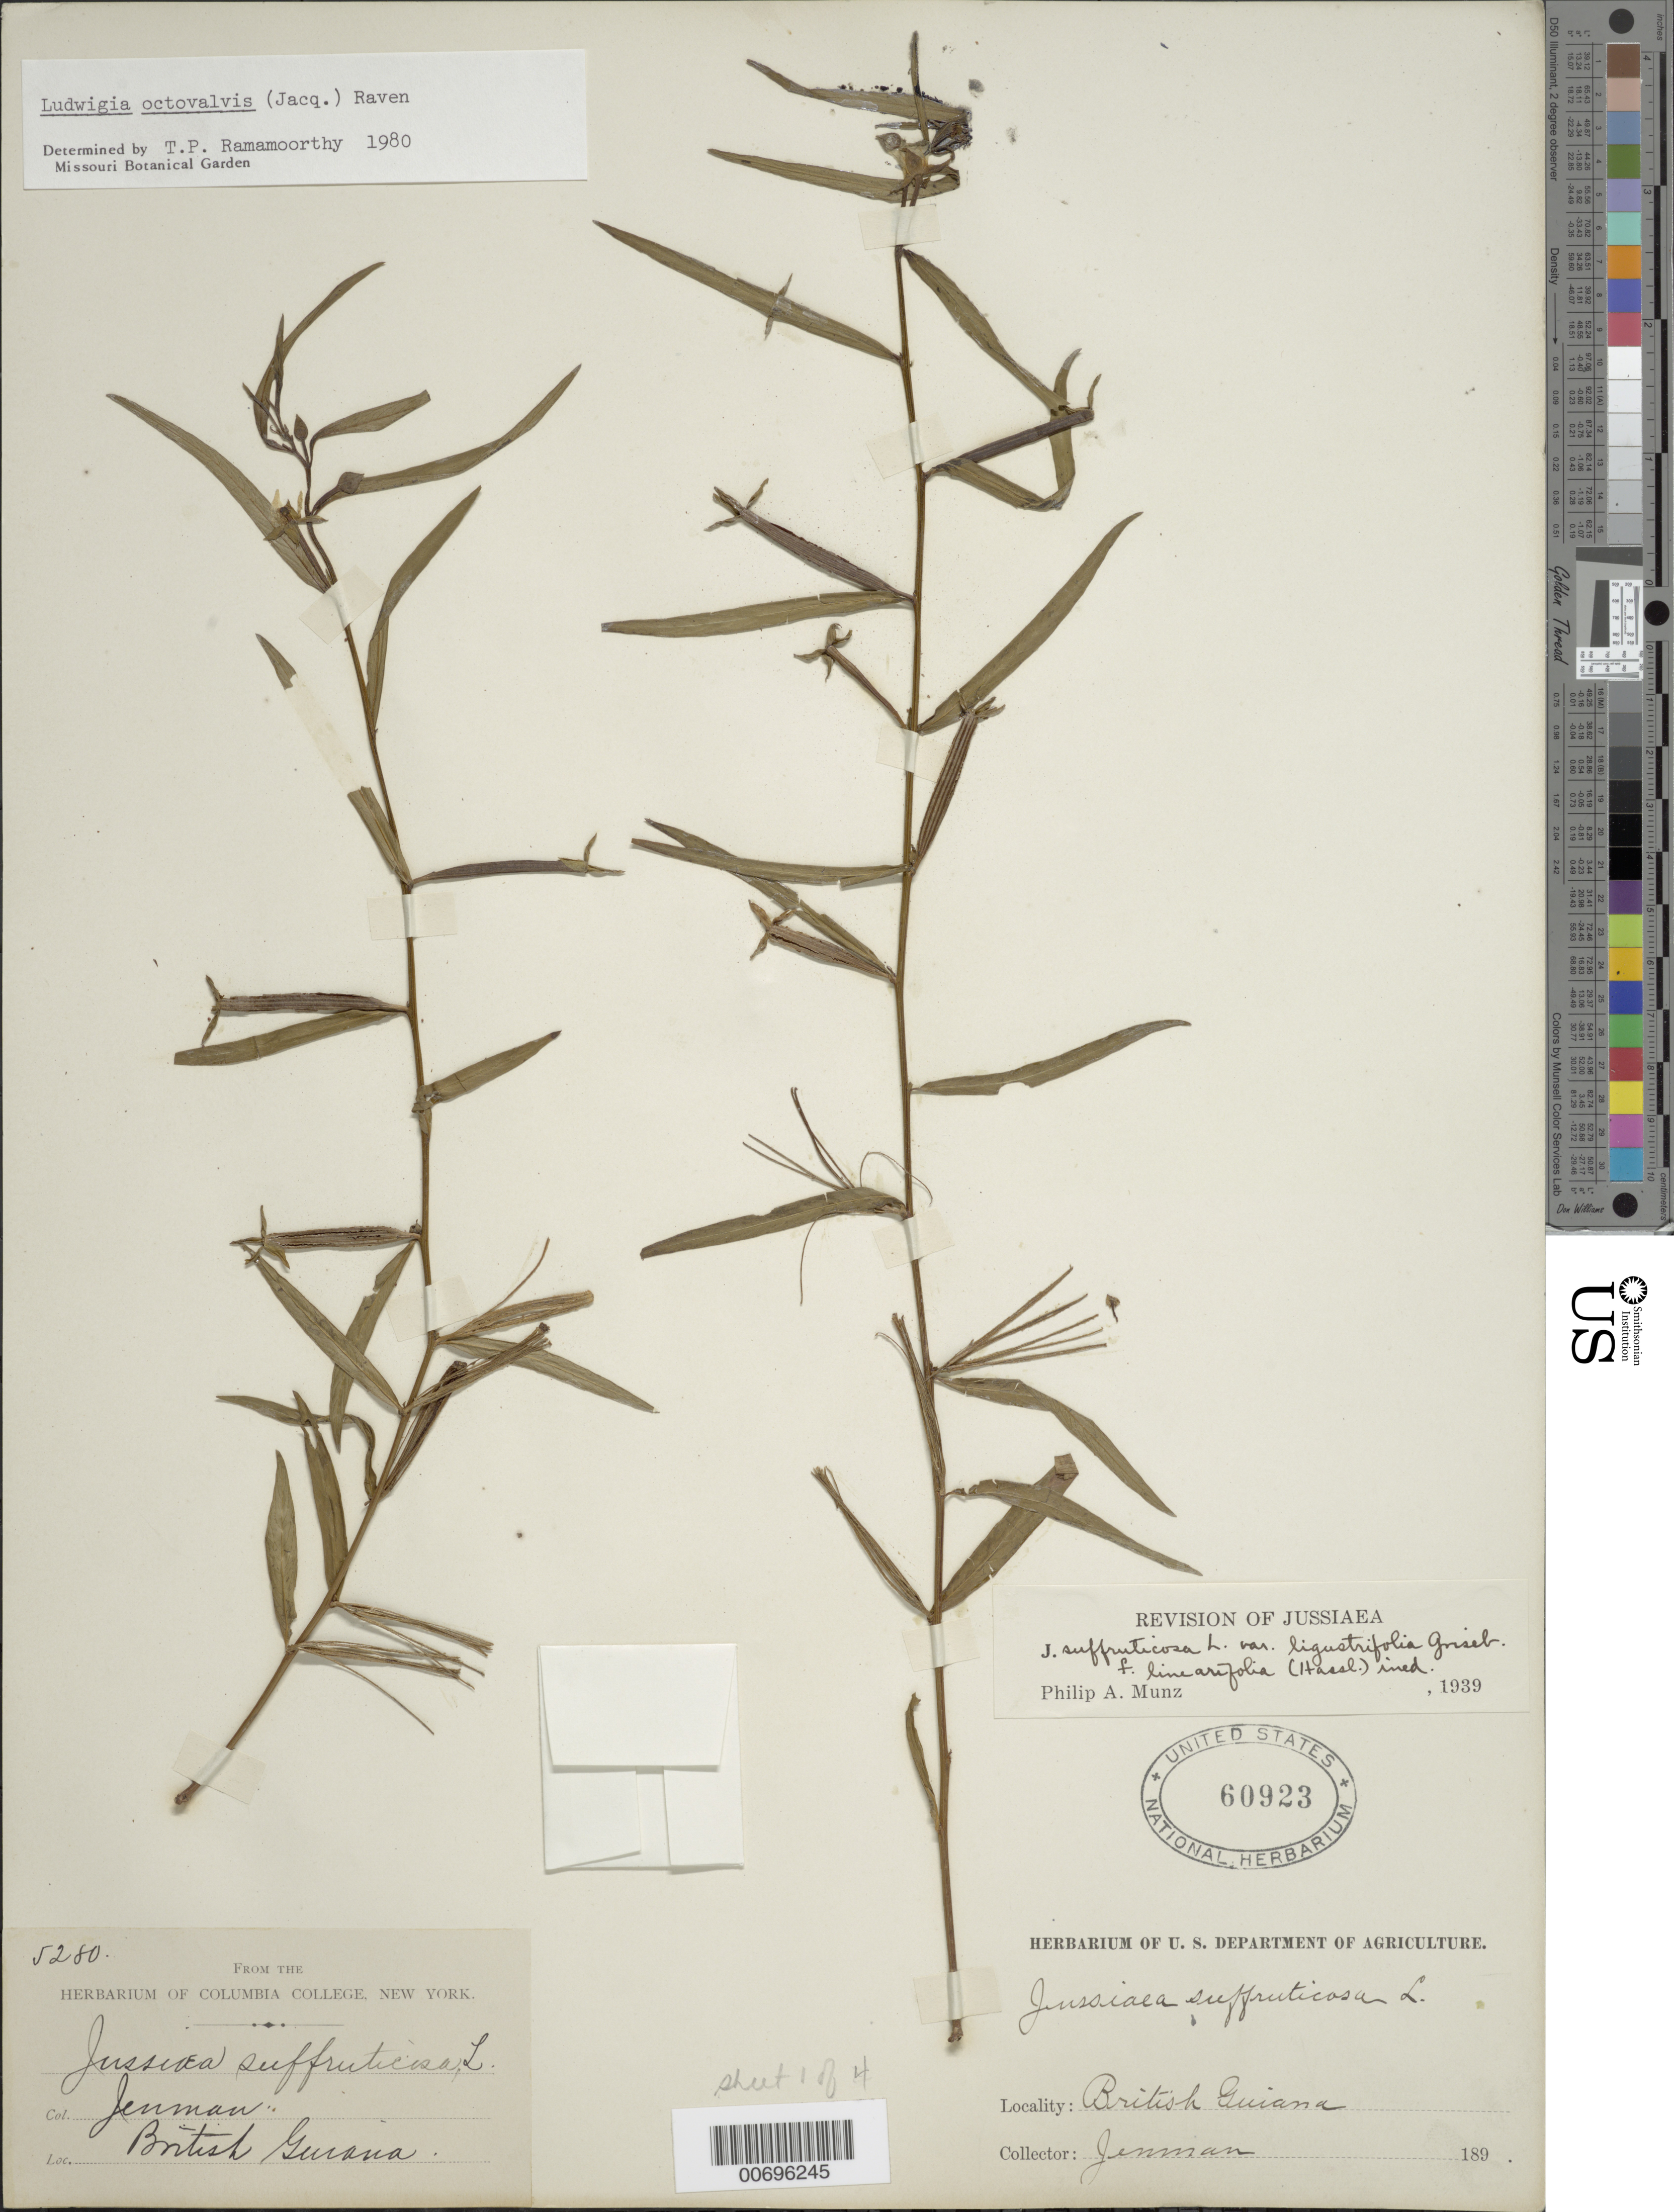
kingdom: Plantae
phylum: Tracheophyta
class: Magnoliopsida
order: Myrtales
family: Onagraceae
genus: Ludwigia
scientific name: Ludwigia octovalvis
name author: (Jacq.) P.H. Raven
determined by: Ramamoorthy, T. P.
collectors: G. S. Jenman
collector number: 5280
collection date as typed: s.d.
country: Guyana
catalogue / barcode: US 60923